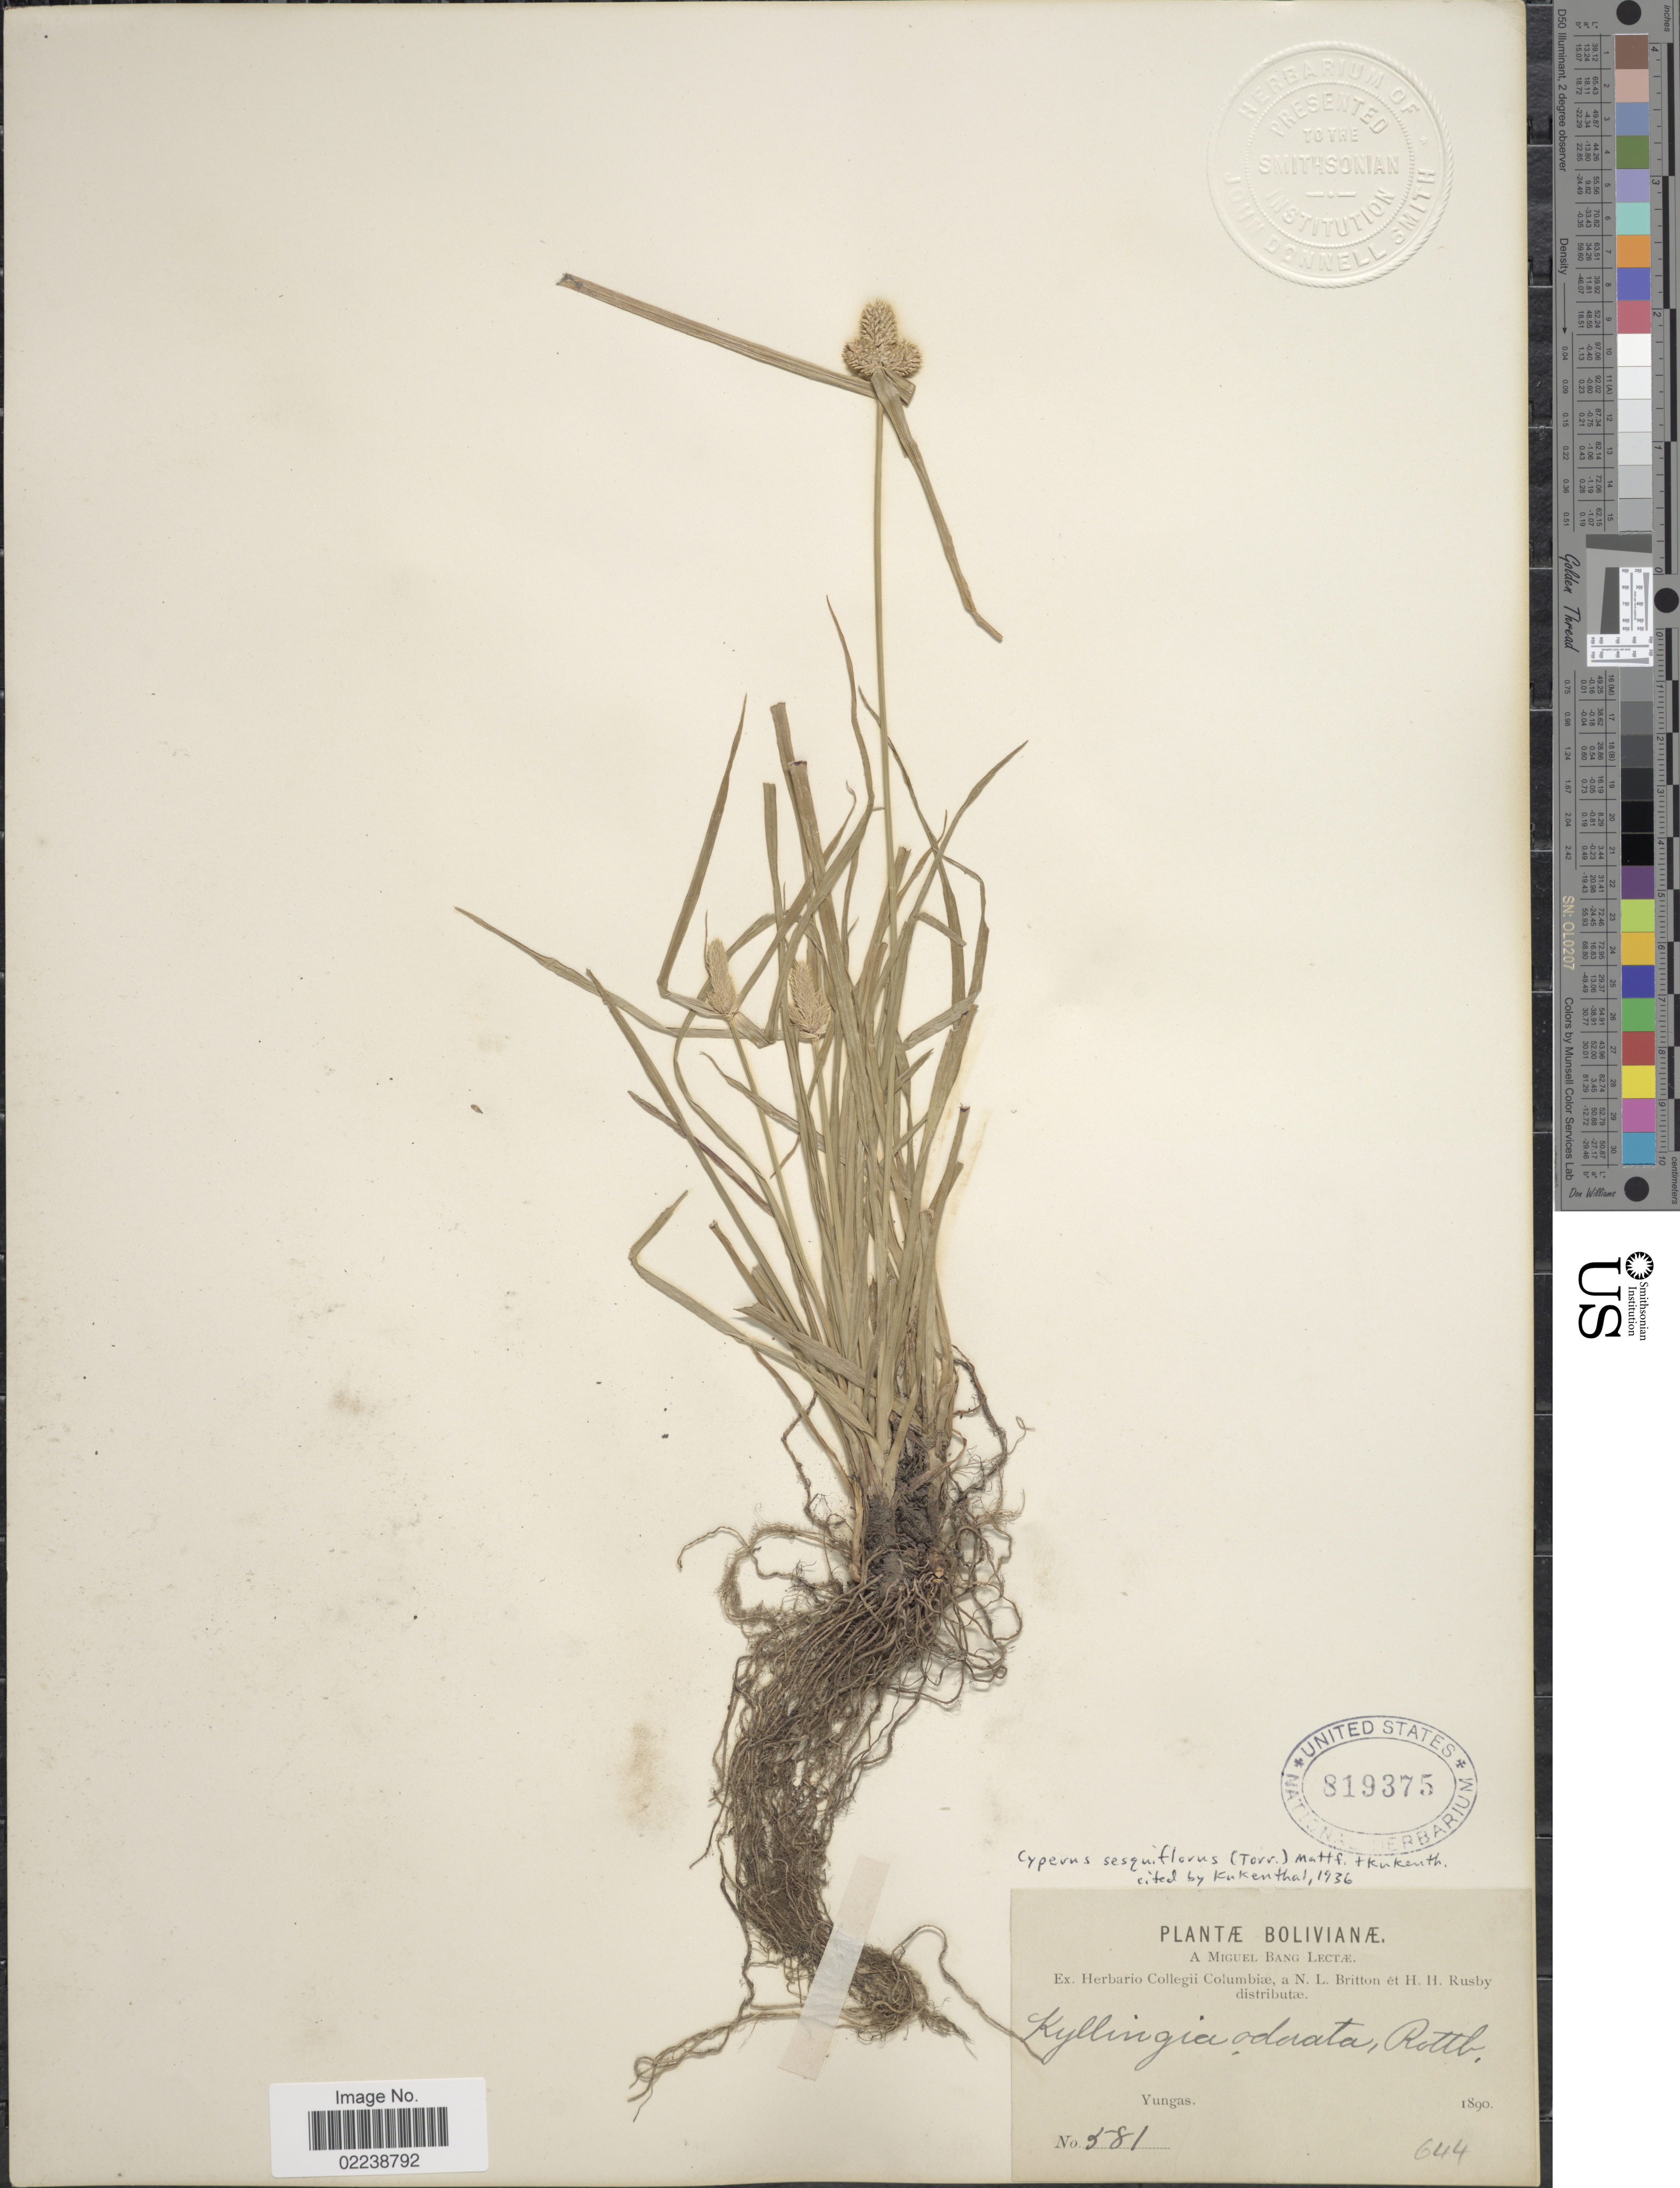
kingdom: Plantae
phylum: Tracheophyta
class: Liliopsida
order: Poales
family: Cyperaceae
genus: Cyperus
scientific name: Cyperus sesquiflorus subsp. sesquiflorus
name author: (Torr.) Mattf. & Kük.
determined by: Strong, M. T., (US), Smithsonian Institution - National Museum of Natural History (UNITED STATES)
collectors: M. Bang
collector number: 581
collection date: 1890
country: Bolivia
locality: Yungas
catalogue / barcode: US 819375